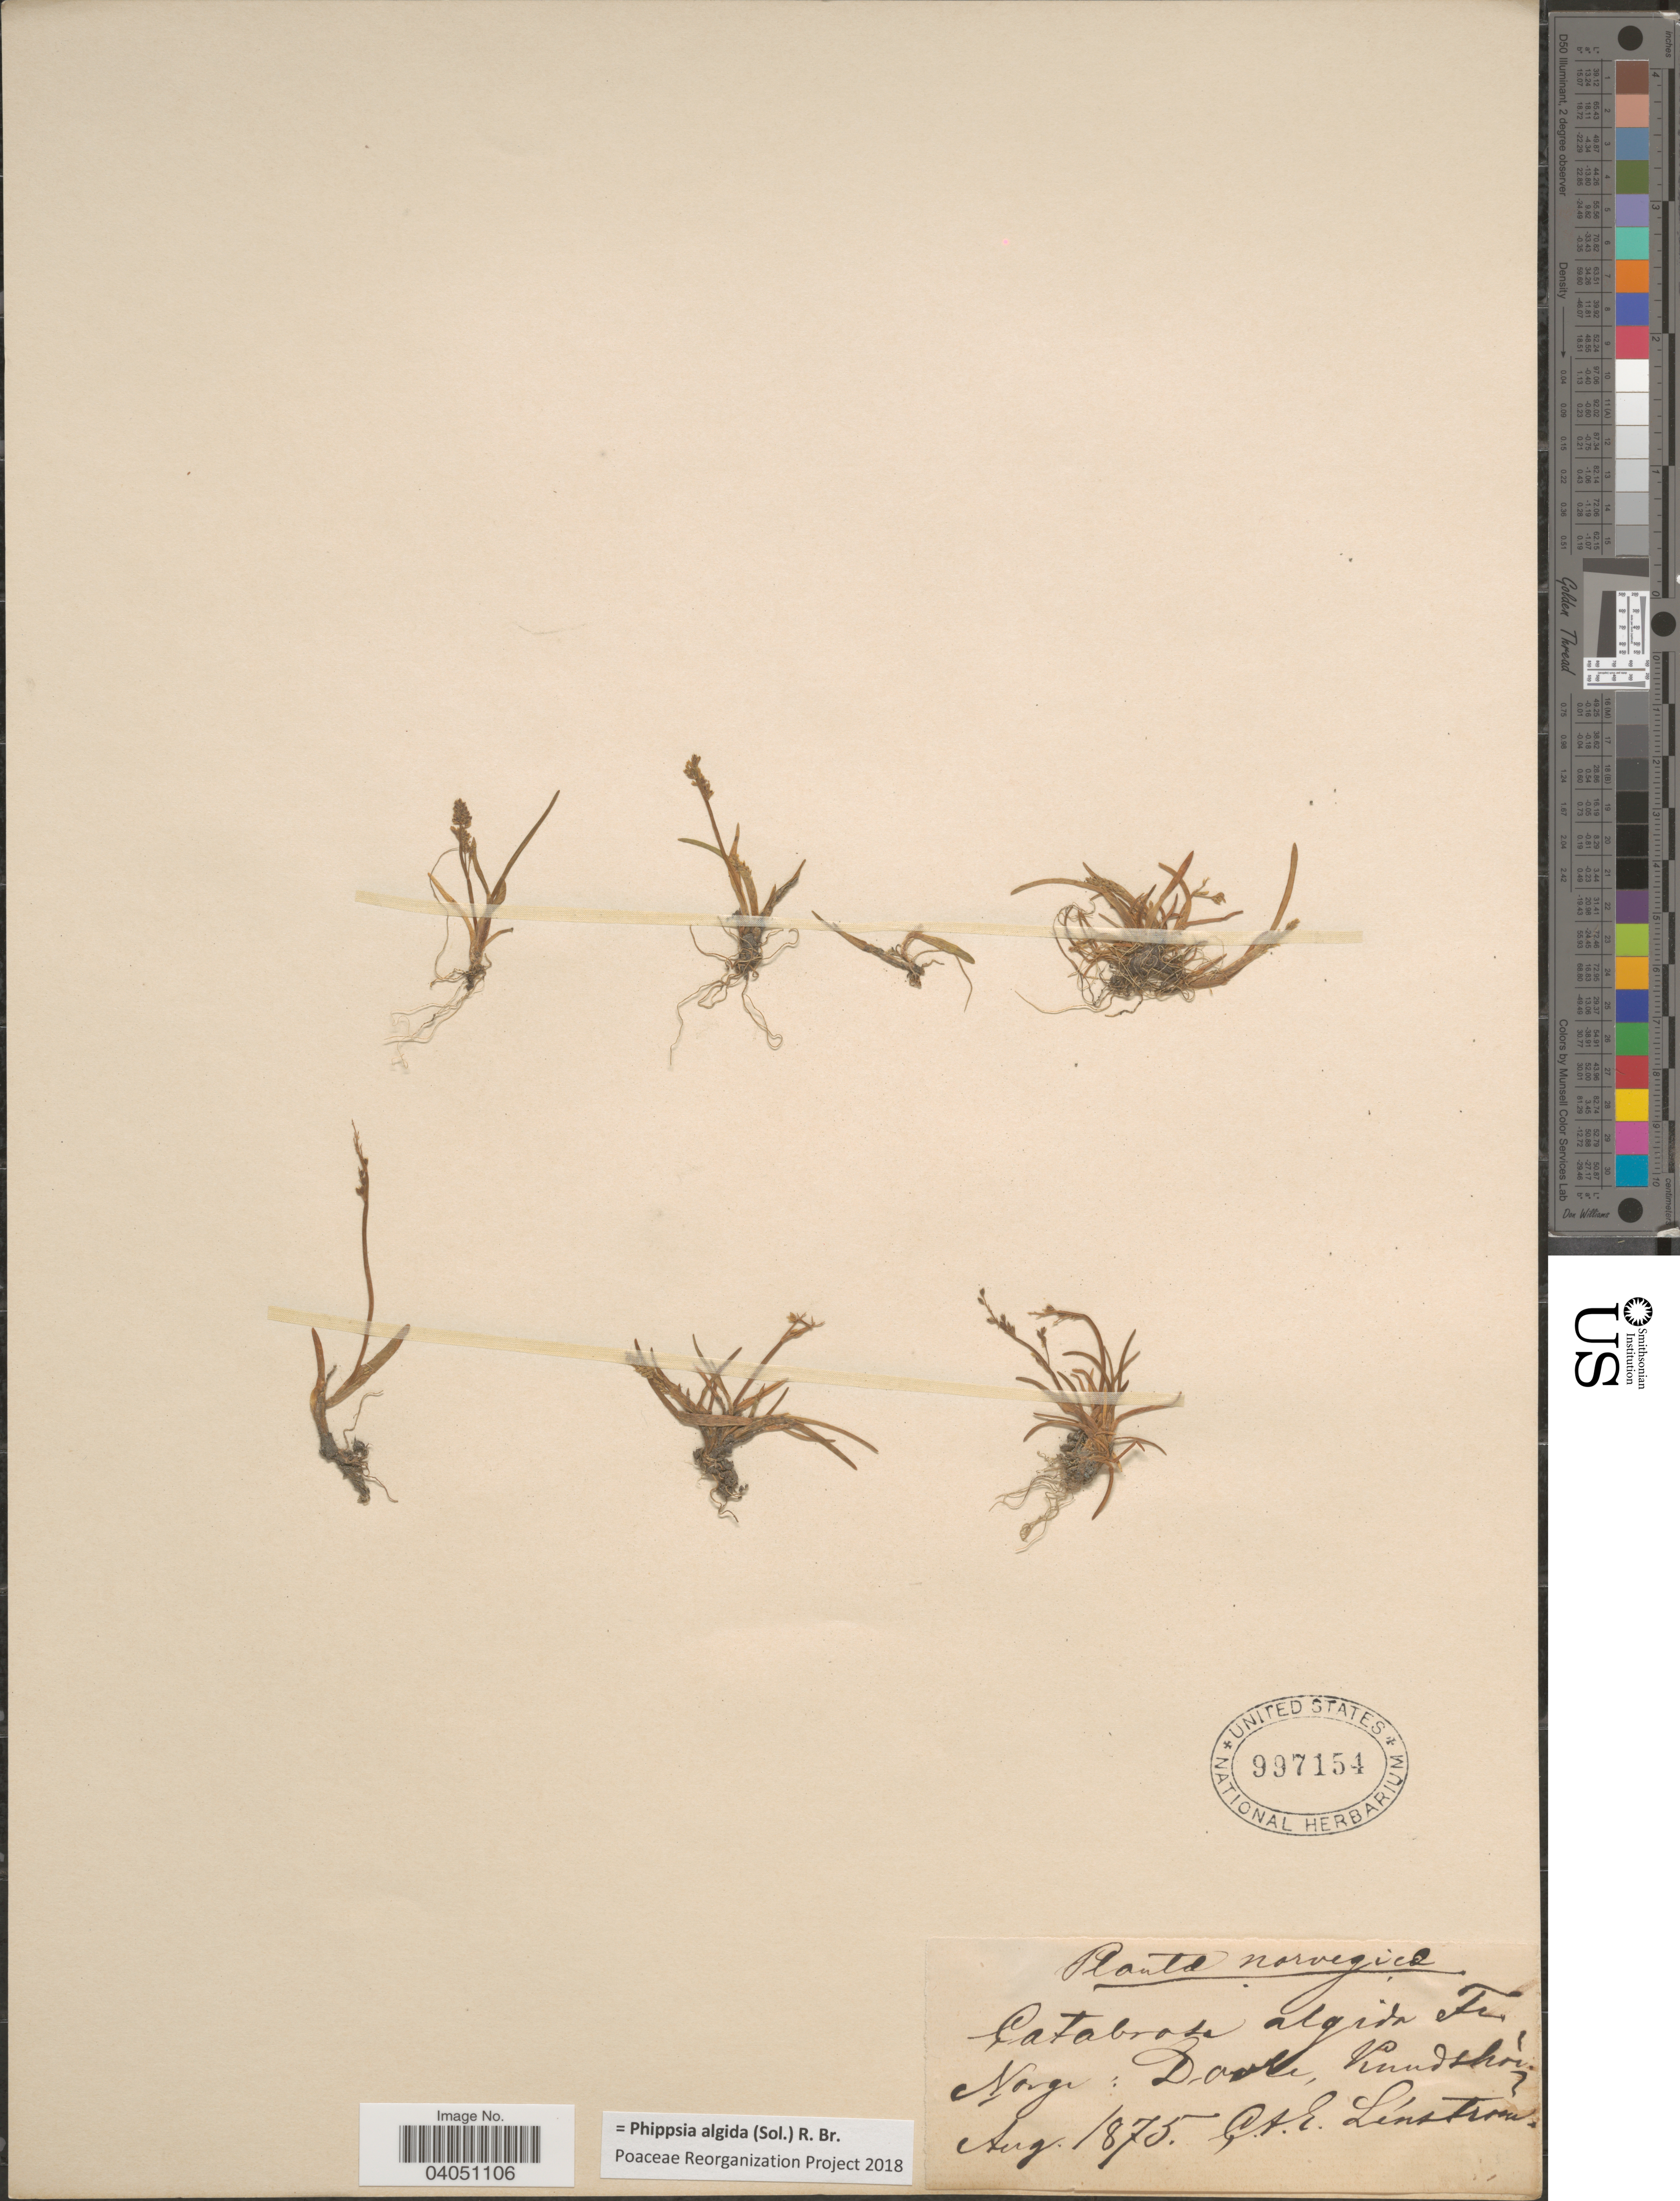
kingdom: Plantae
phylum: Tracheophyta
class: Liliopsida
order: Poales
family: Poaceae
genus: Phippsia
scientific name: Phippsia algida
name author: (Sol.) R. Br.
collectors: C. Linstrom & E. Linstrom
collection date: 1875-08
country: Norway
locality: Norge: Dovre, Knudshöe.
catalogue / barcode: US 997154